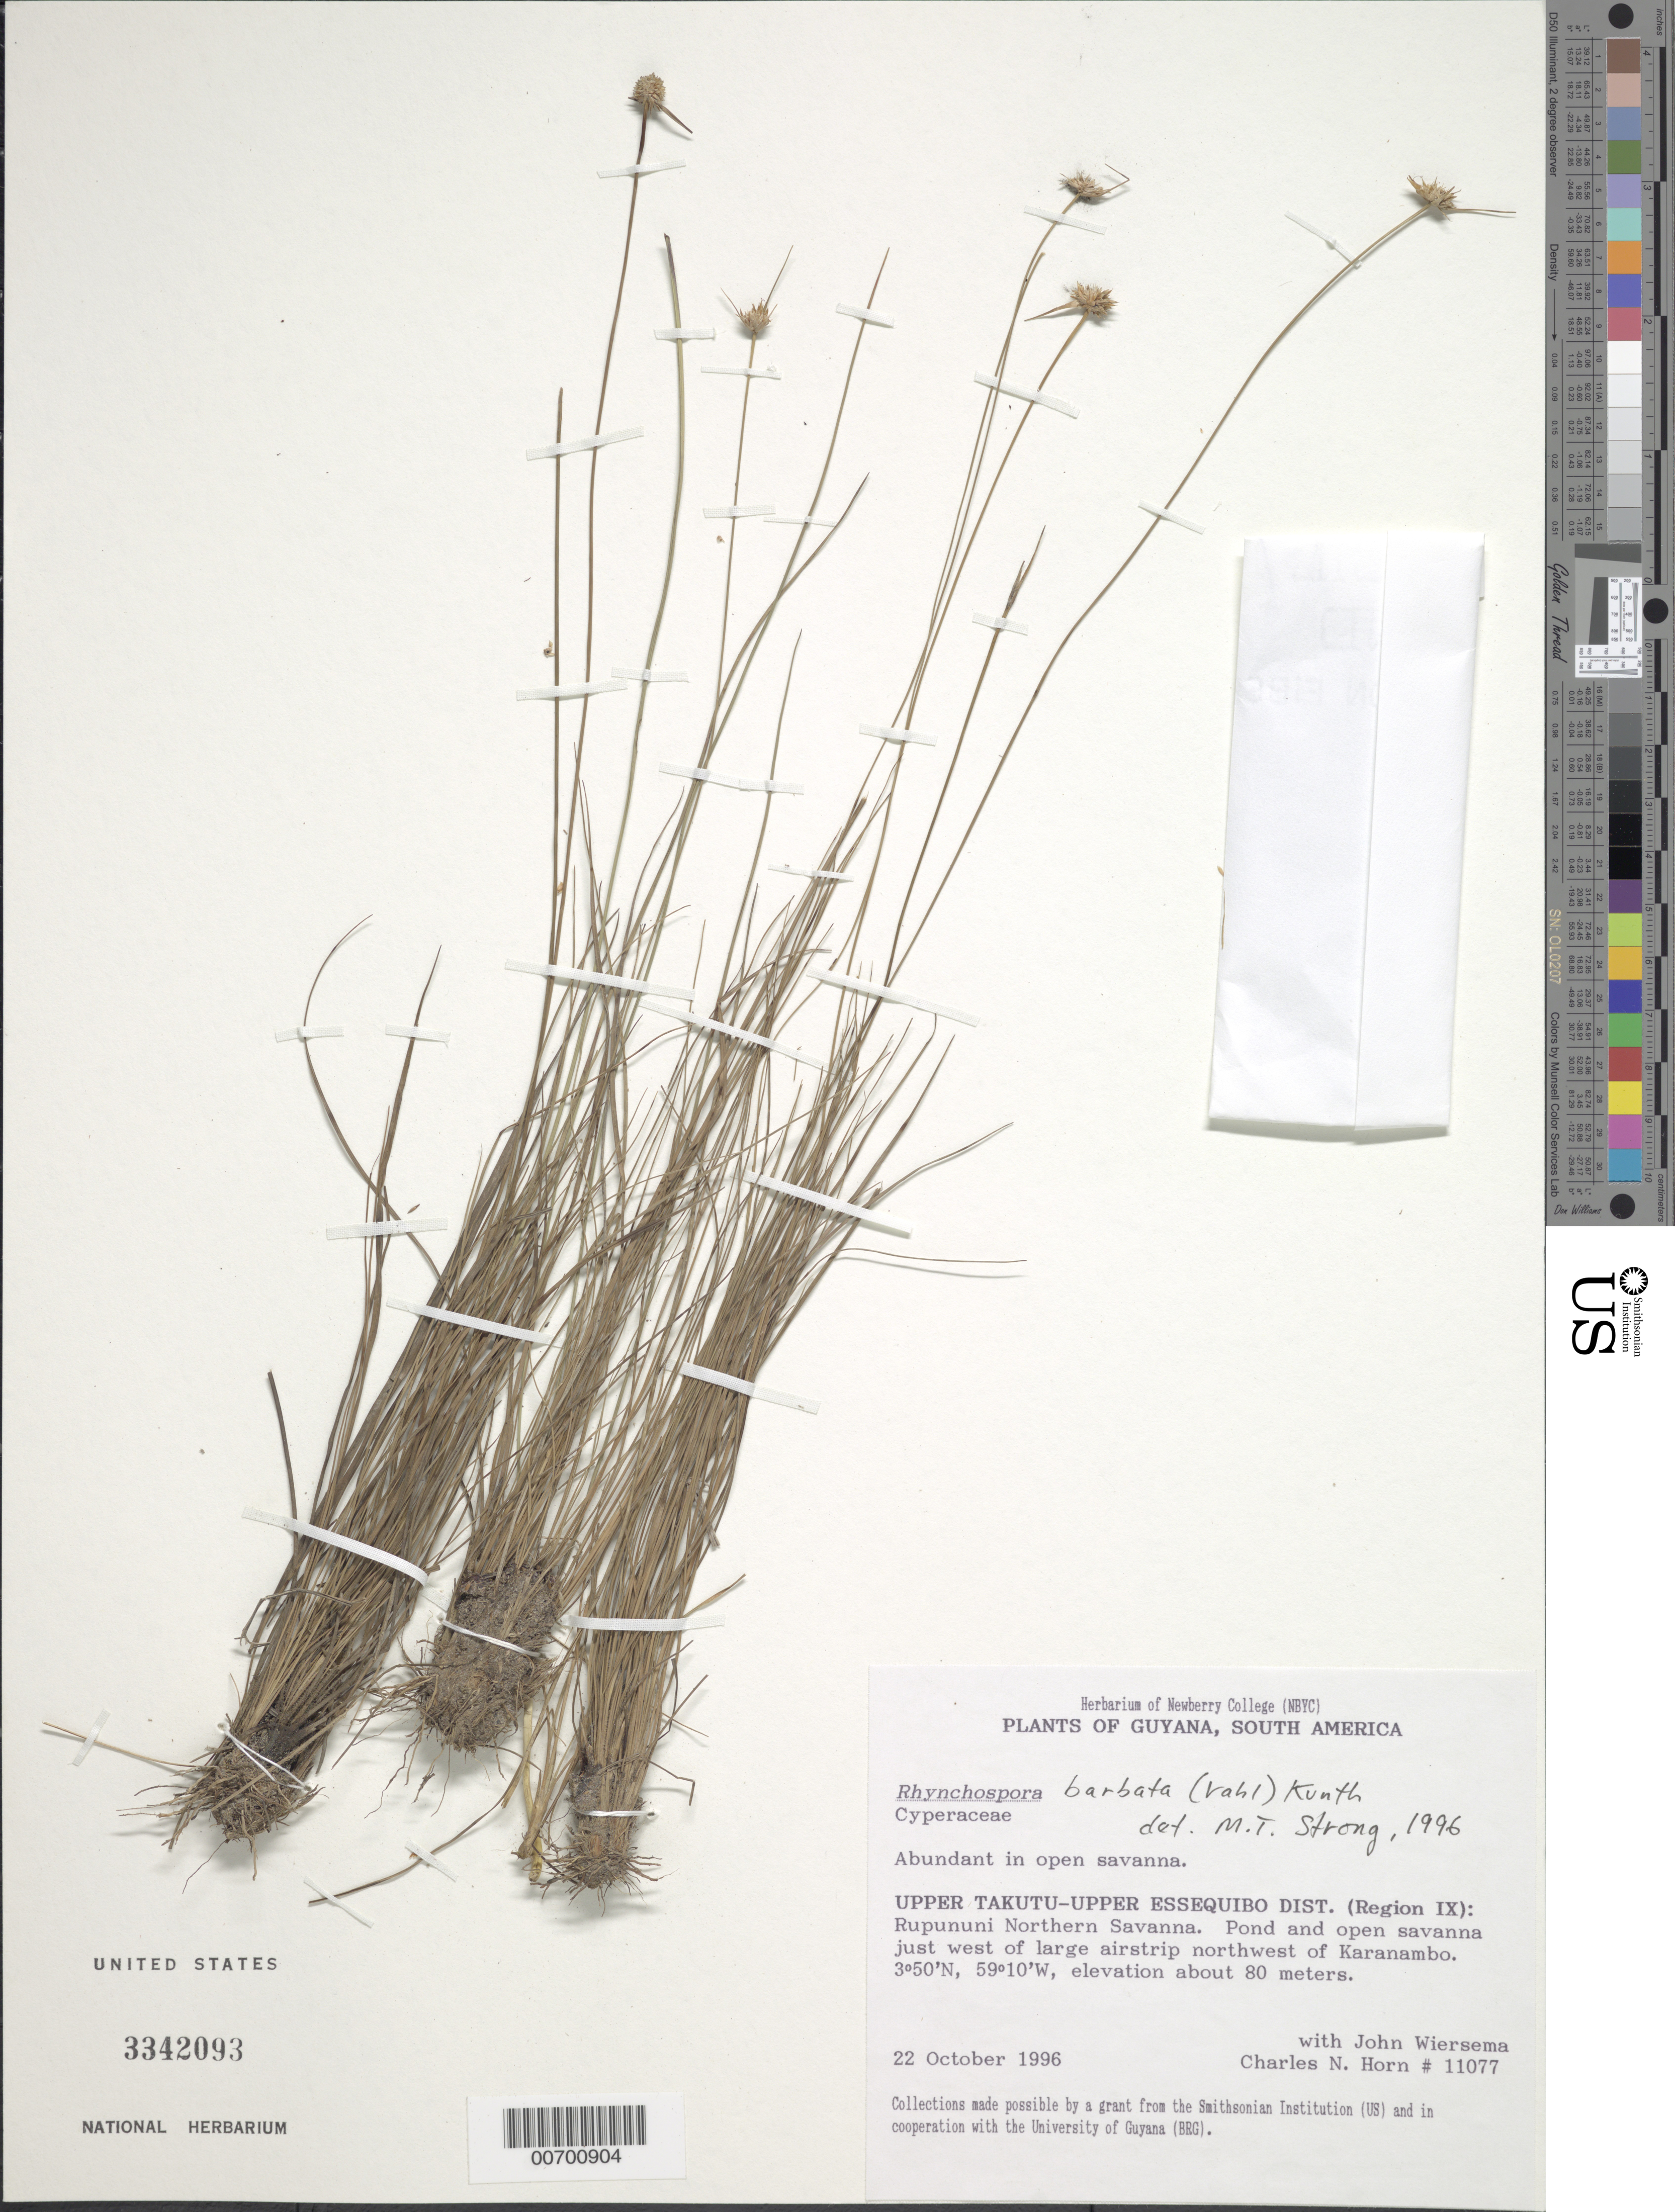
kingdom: Plantae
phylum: Tracheophyta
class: Liliopsida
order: Poales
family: Cyperaceae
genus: Rhynchospora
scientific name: Rhynchospora barbata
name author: (Vahl) Kunth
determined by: Alves, K.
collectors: C. N. Horn & J. H. Wiersema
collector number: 11077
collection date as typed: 22-Oct-96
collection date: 1996-10-22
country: Guyana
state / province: U. Takutu-U. Essequibo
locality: Rupununi Northern Savanna, W of large airstrip, NW of Karanambo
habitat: Pond and open savanna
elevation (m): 80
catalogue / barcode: US 3342093